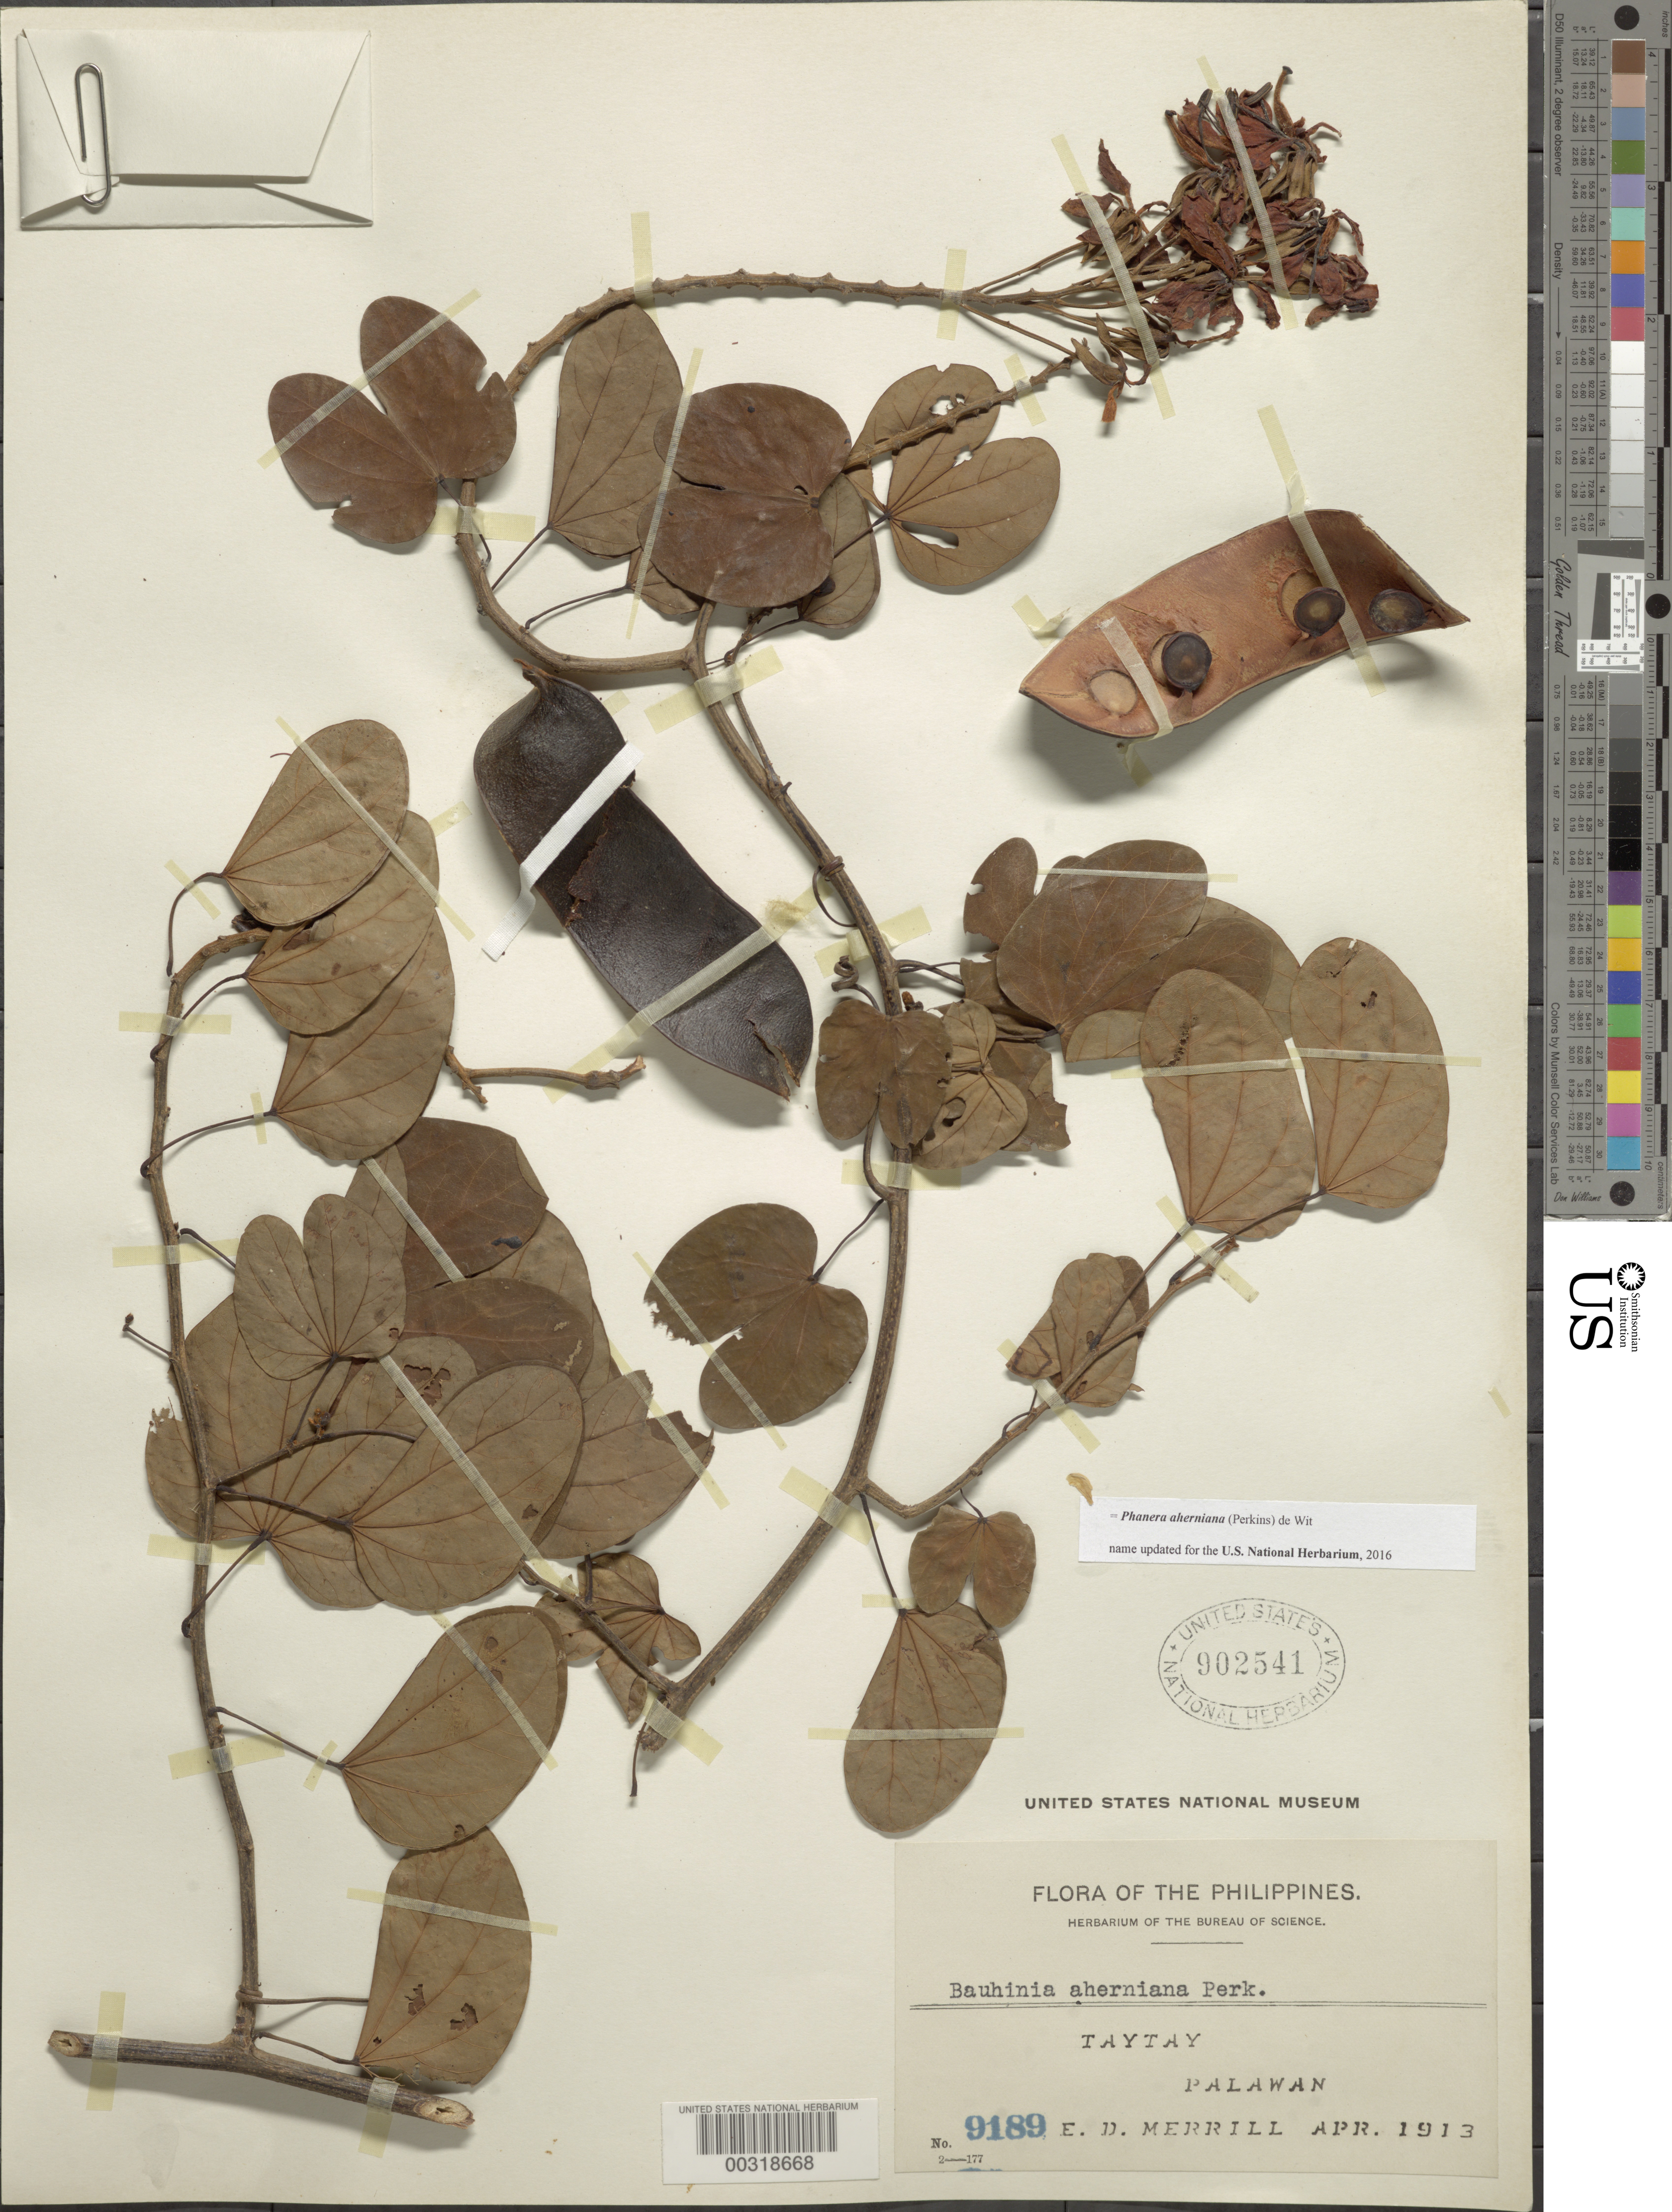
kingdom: Plantae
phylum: Tracheophyta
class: Magnoliopsida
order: Fabales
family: Fabaceae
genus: Phanera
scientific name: Phanera aherniana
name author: (G. Perkins) de Wit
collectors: E. D. Merrill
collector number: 9189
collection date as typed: Apr 1913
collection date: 1913-04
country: Philippines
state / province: Mimaropa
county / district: Palawan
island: Palawan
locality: Taytay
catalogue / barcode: US 902541